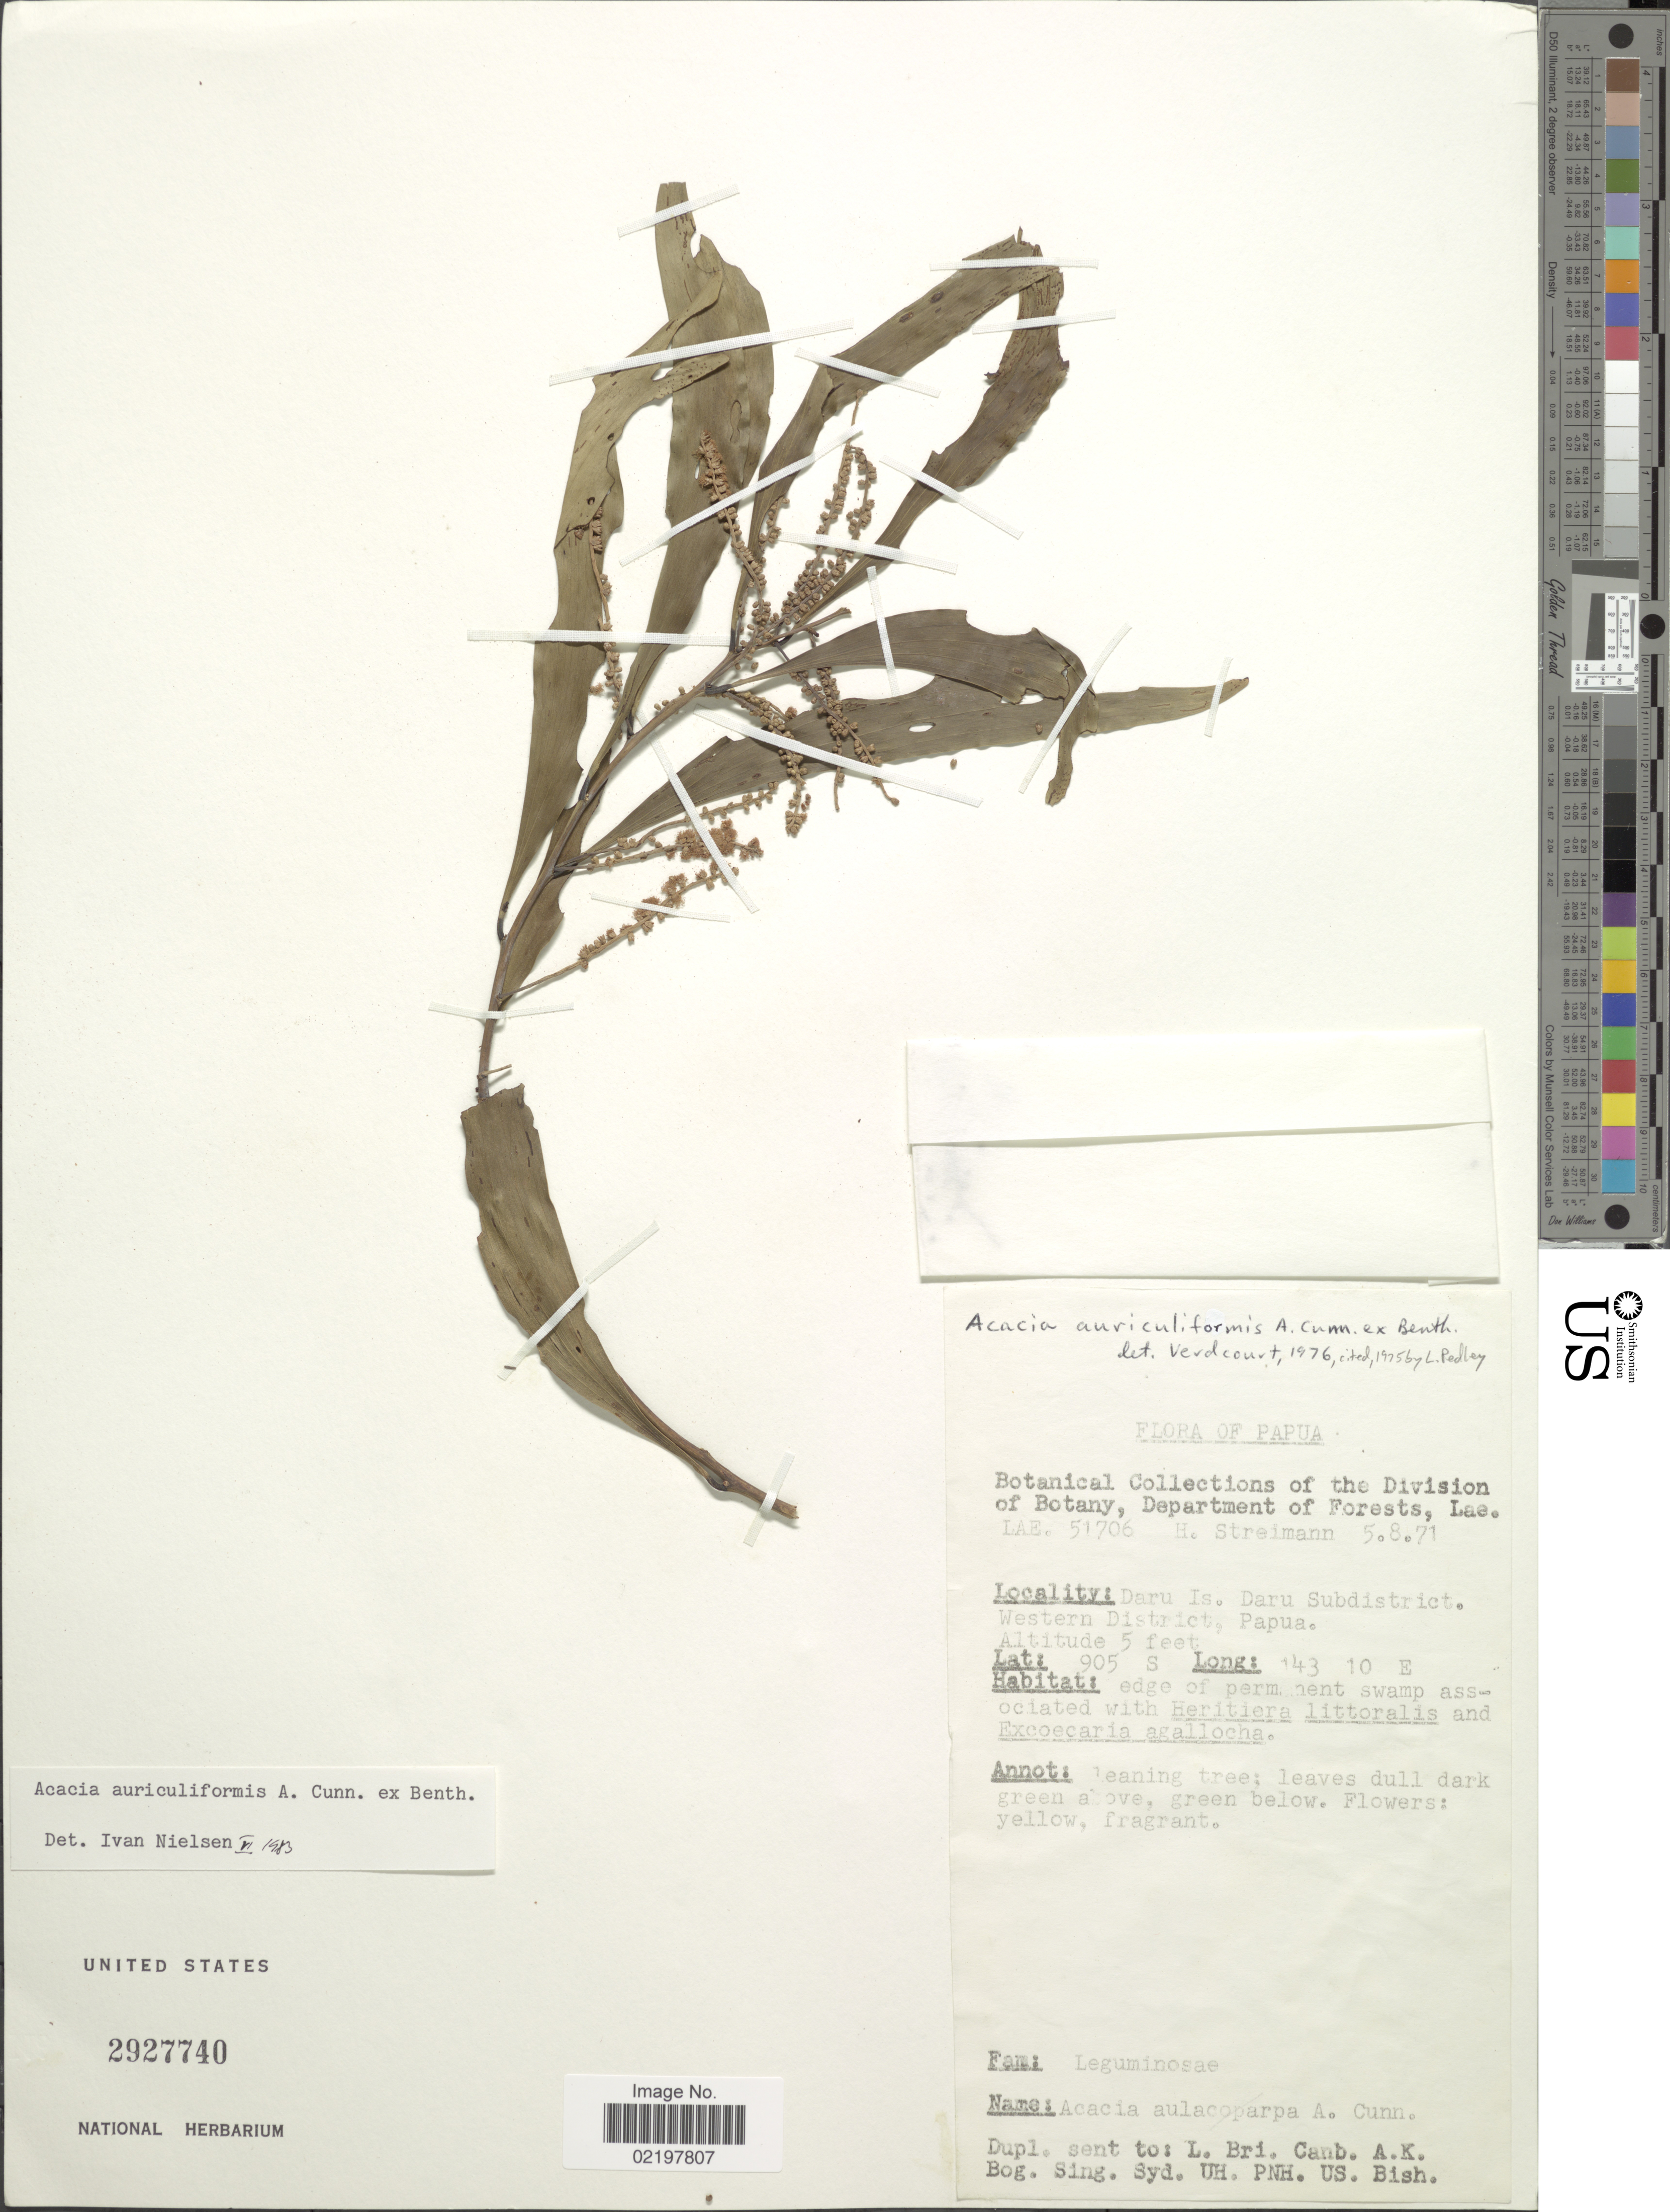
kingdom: Plantae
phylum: Tracheophyta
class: Magnoliopsida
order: Fabales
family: Fabaceae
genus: Acacia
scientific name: Acacia auriculiformis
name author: A. Cunn. ex Benth.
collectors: H. Streimann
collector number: LAE 51706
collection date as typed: Transcribed d/m/y: 5/8/71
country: Papua New Guinea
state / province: Manus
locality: Papua, Daru Is., Daru Subdistrict, Western District, Papua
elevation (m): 2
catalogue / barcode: US 2927740